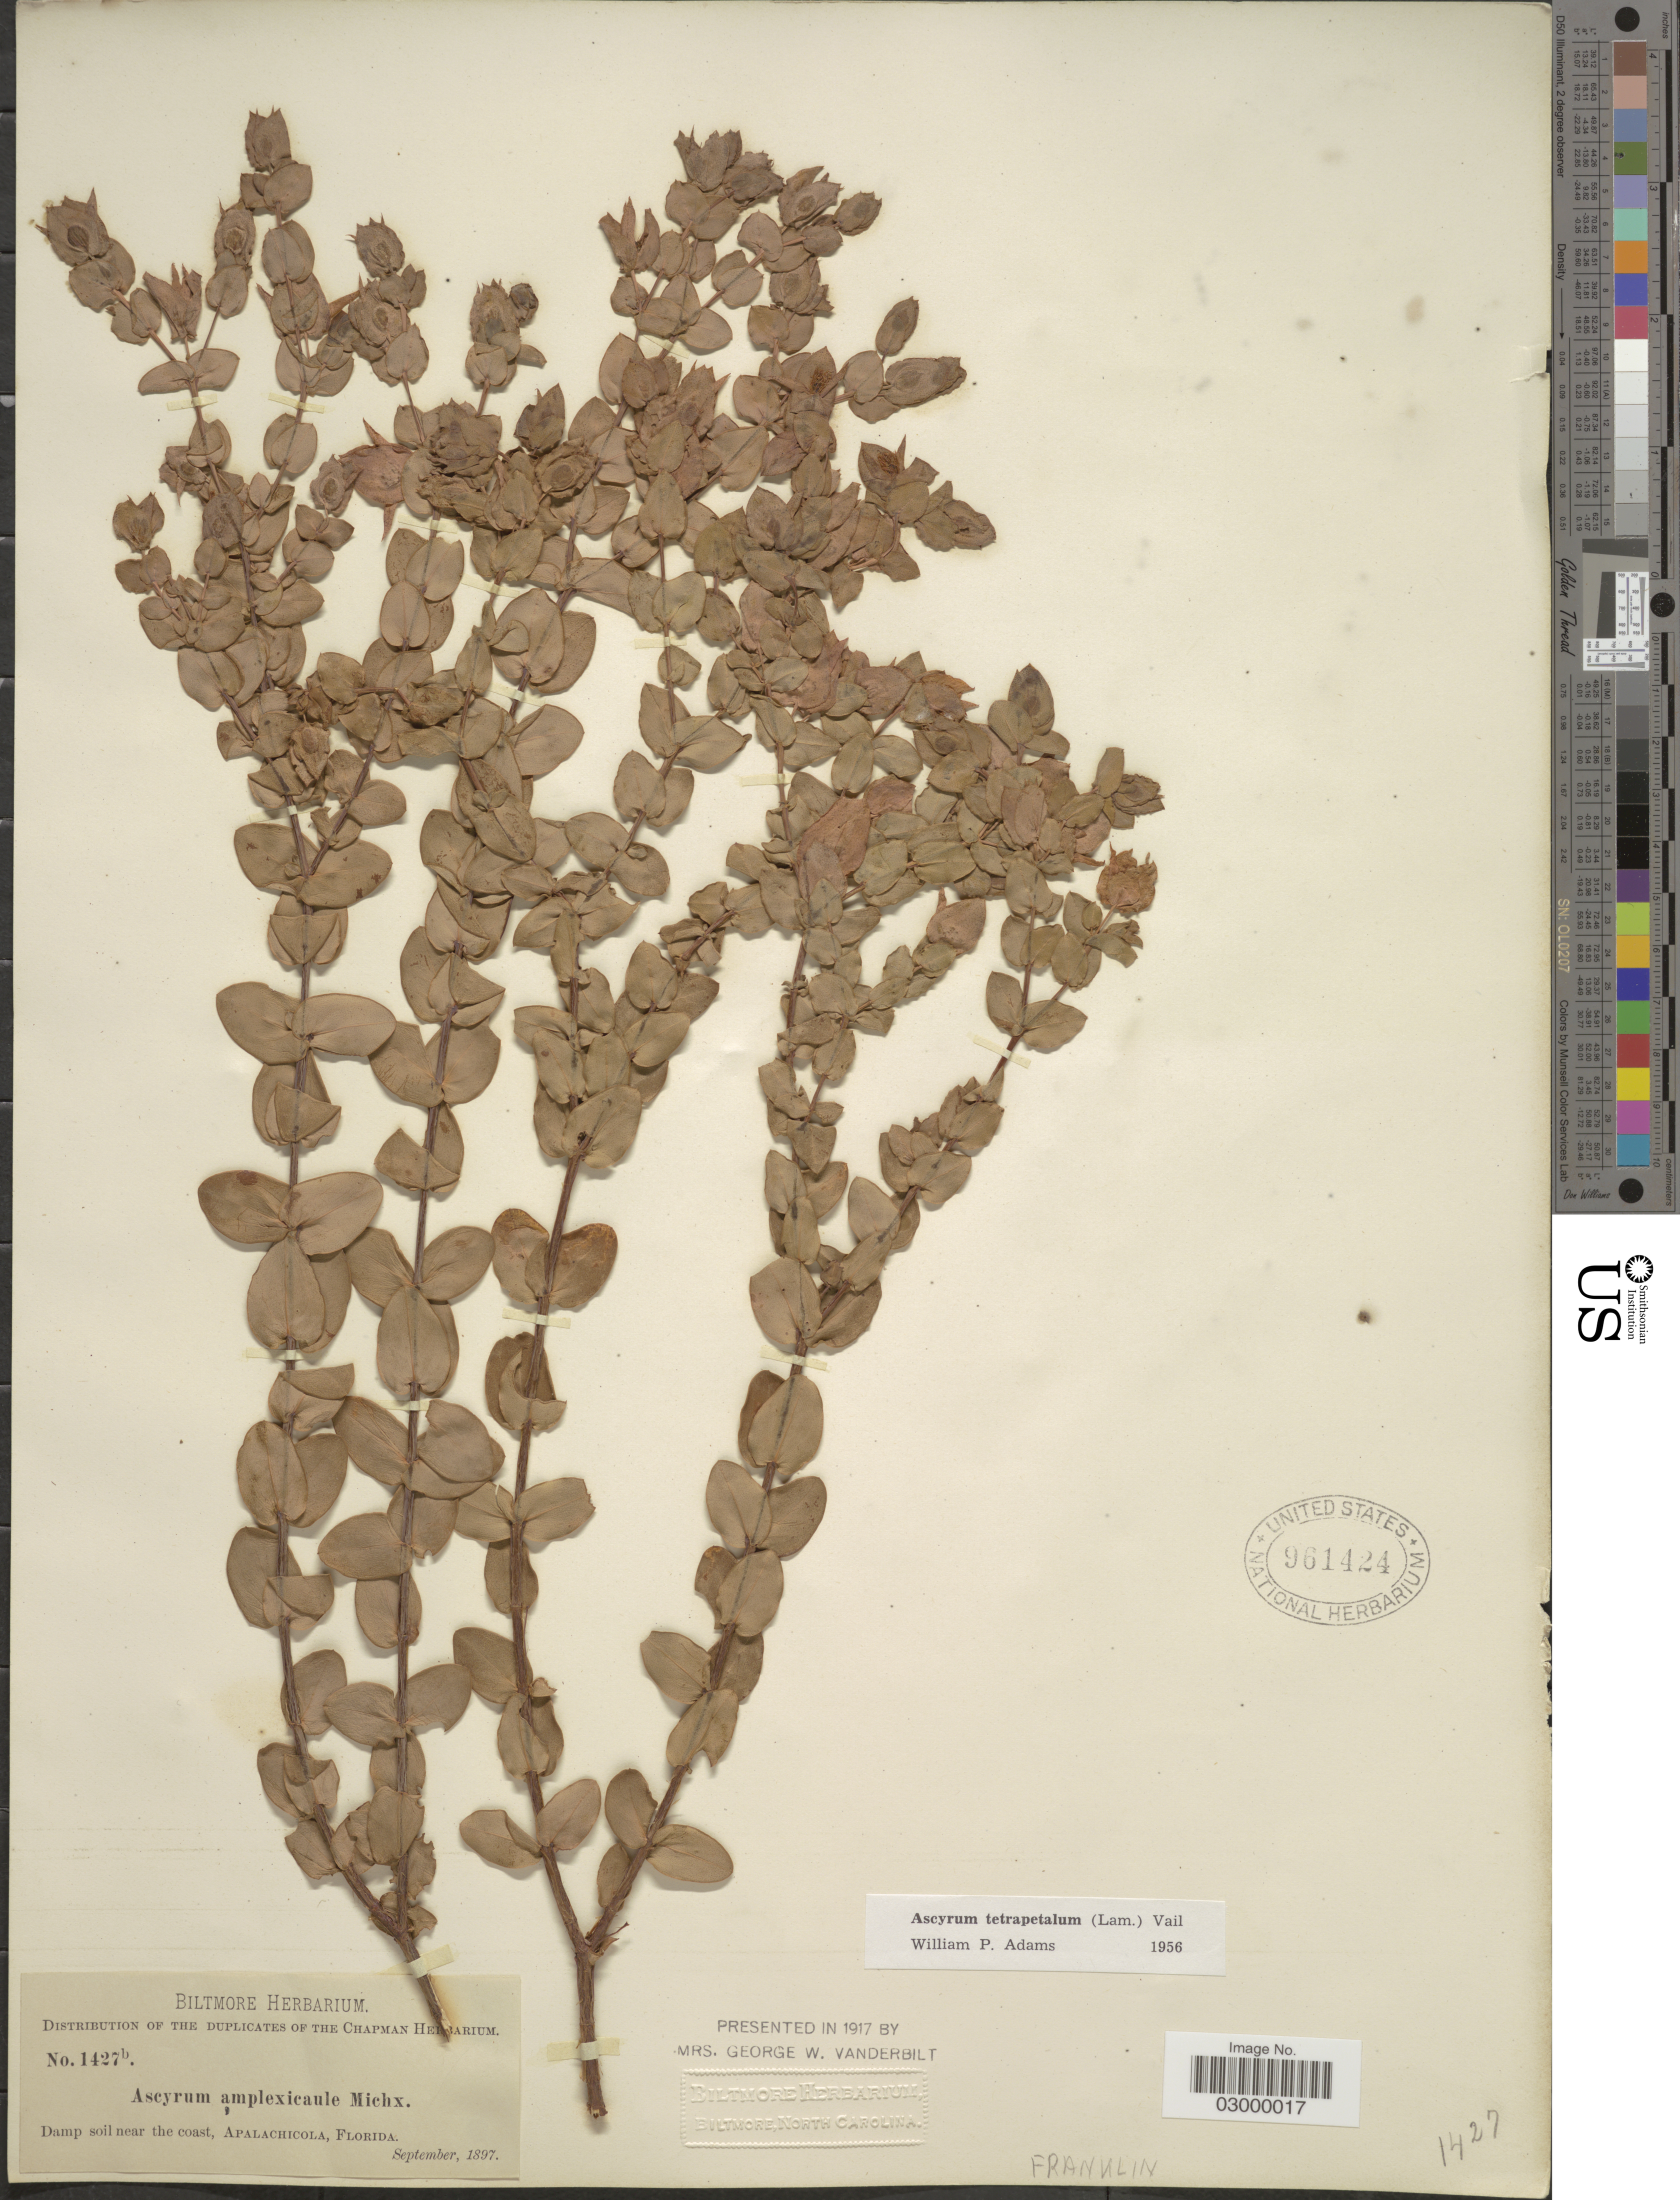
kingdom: Plantae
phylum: Tracheophyta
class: Magnoliopsida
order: Malpighiales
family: Hypericaceae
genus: Hypericum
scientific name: Hypericum tetrapetalum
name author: Lam.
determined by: Strong, Mark T., (BOT), Smithsonian Institution - National Museum of Natural History (UNITED STATES)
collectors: ex herb. Biltmore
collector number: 1427b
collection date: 1897-09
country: United States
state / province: Florida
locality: Damp soil near the coast, Apalachicola. Franklin.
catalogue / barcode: US 961424